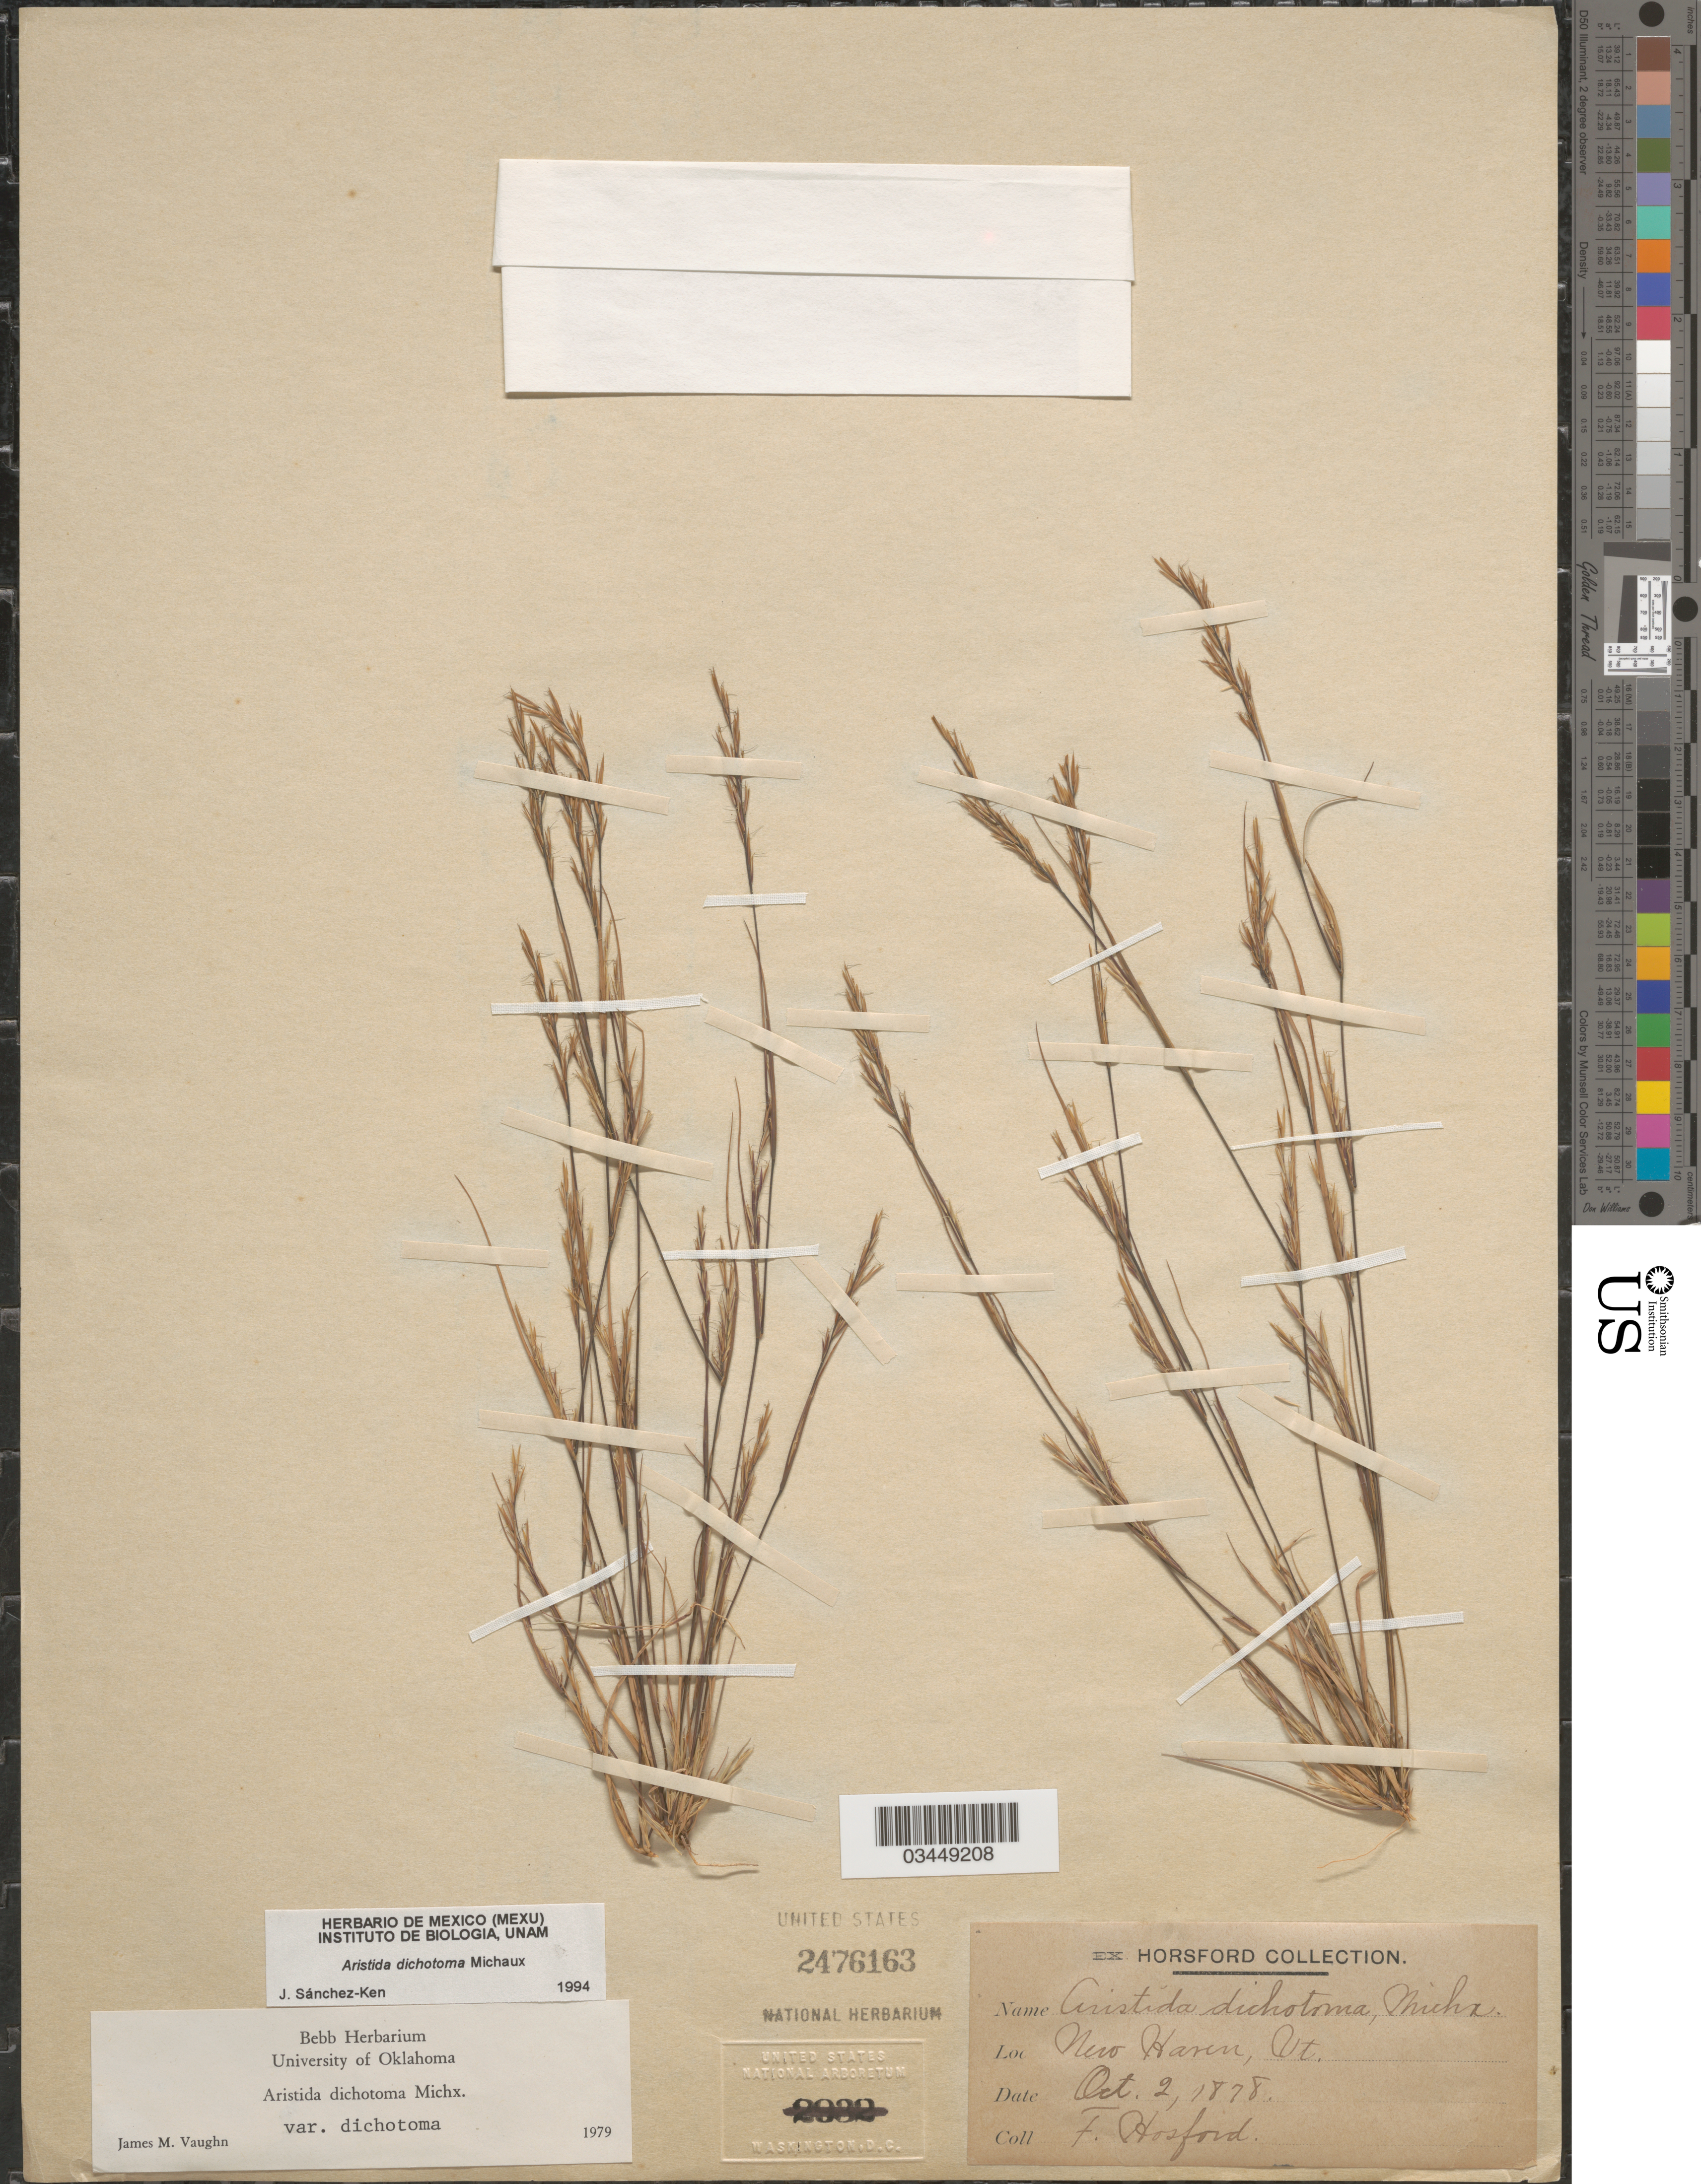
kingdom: Plantae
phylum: Tracheophyta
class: Liliopsida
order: Poales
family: Poaceae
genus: Aristida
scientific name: Aristida dichotoma var. dichotoma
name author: Michx.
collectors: F. Hosford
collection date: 1878-10-02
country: United States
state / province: Vermont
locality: New Haven.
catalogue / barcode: US 2476163